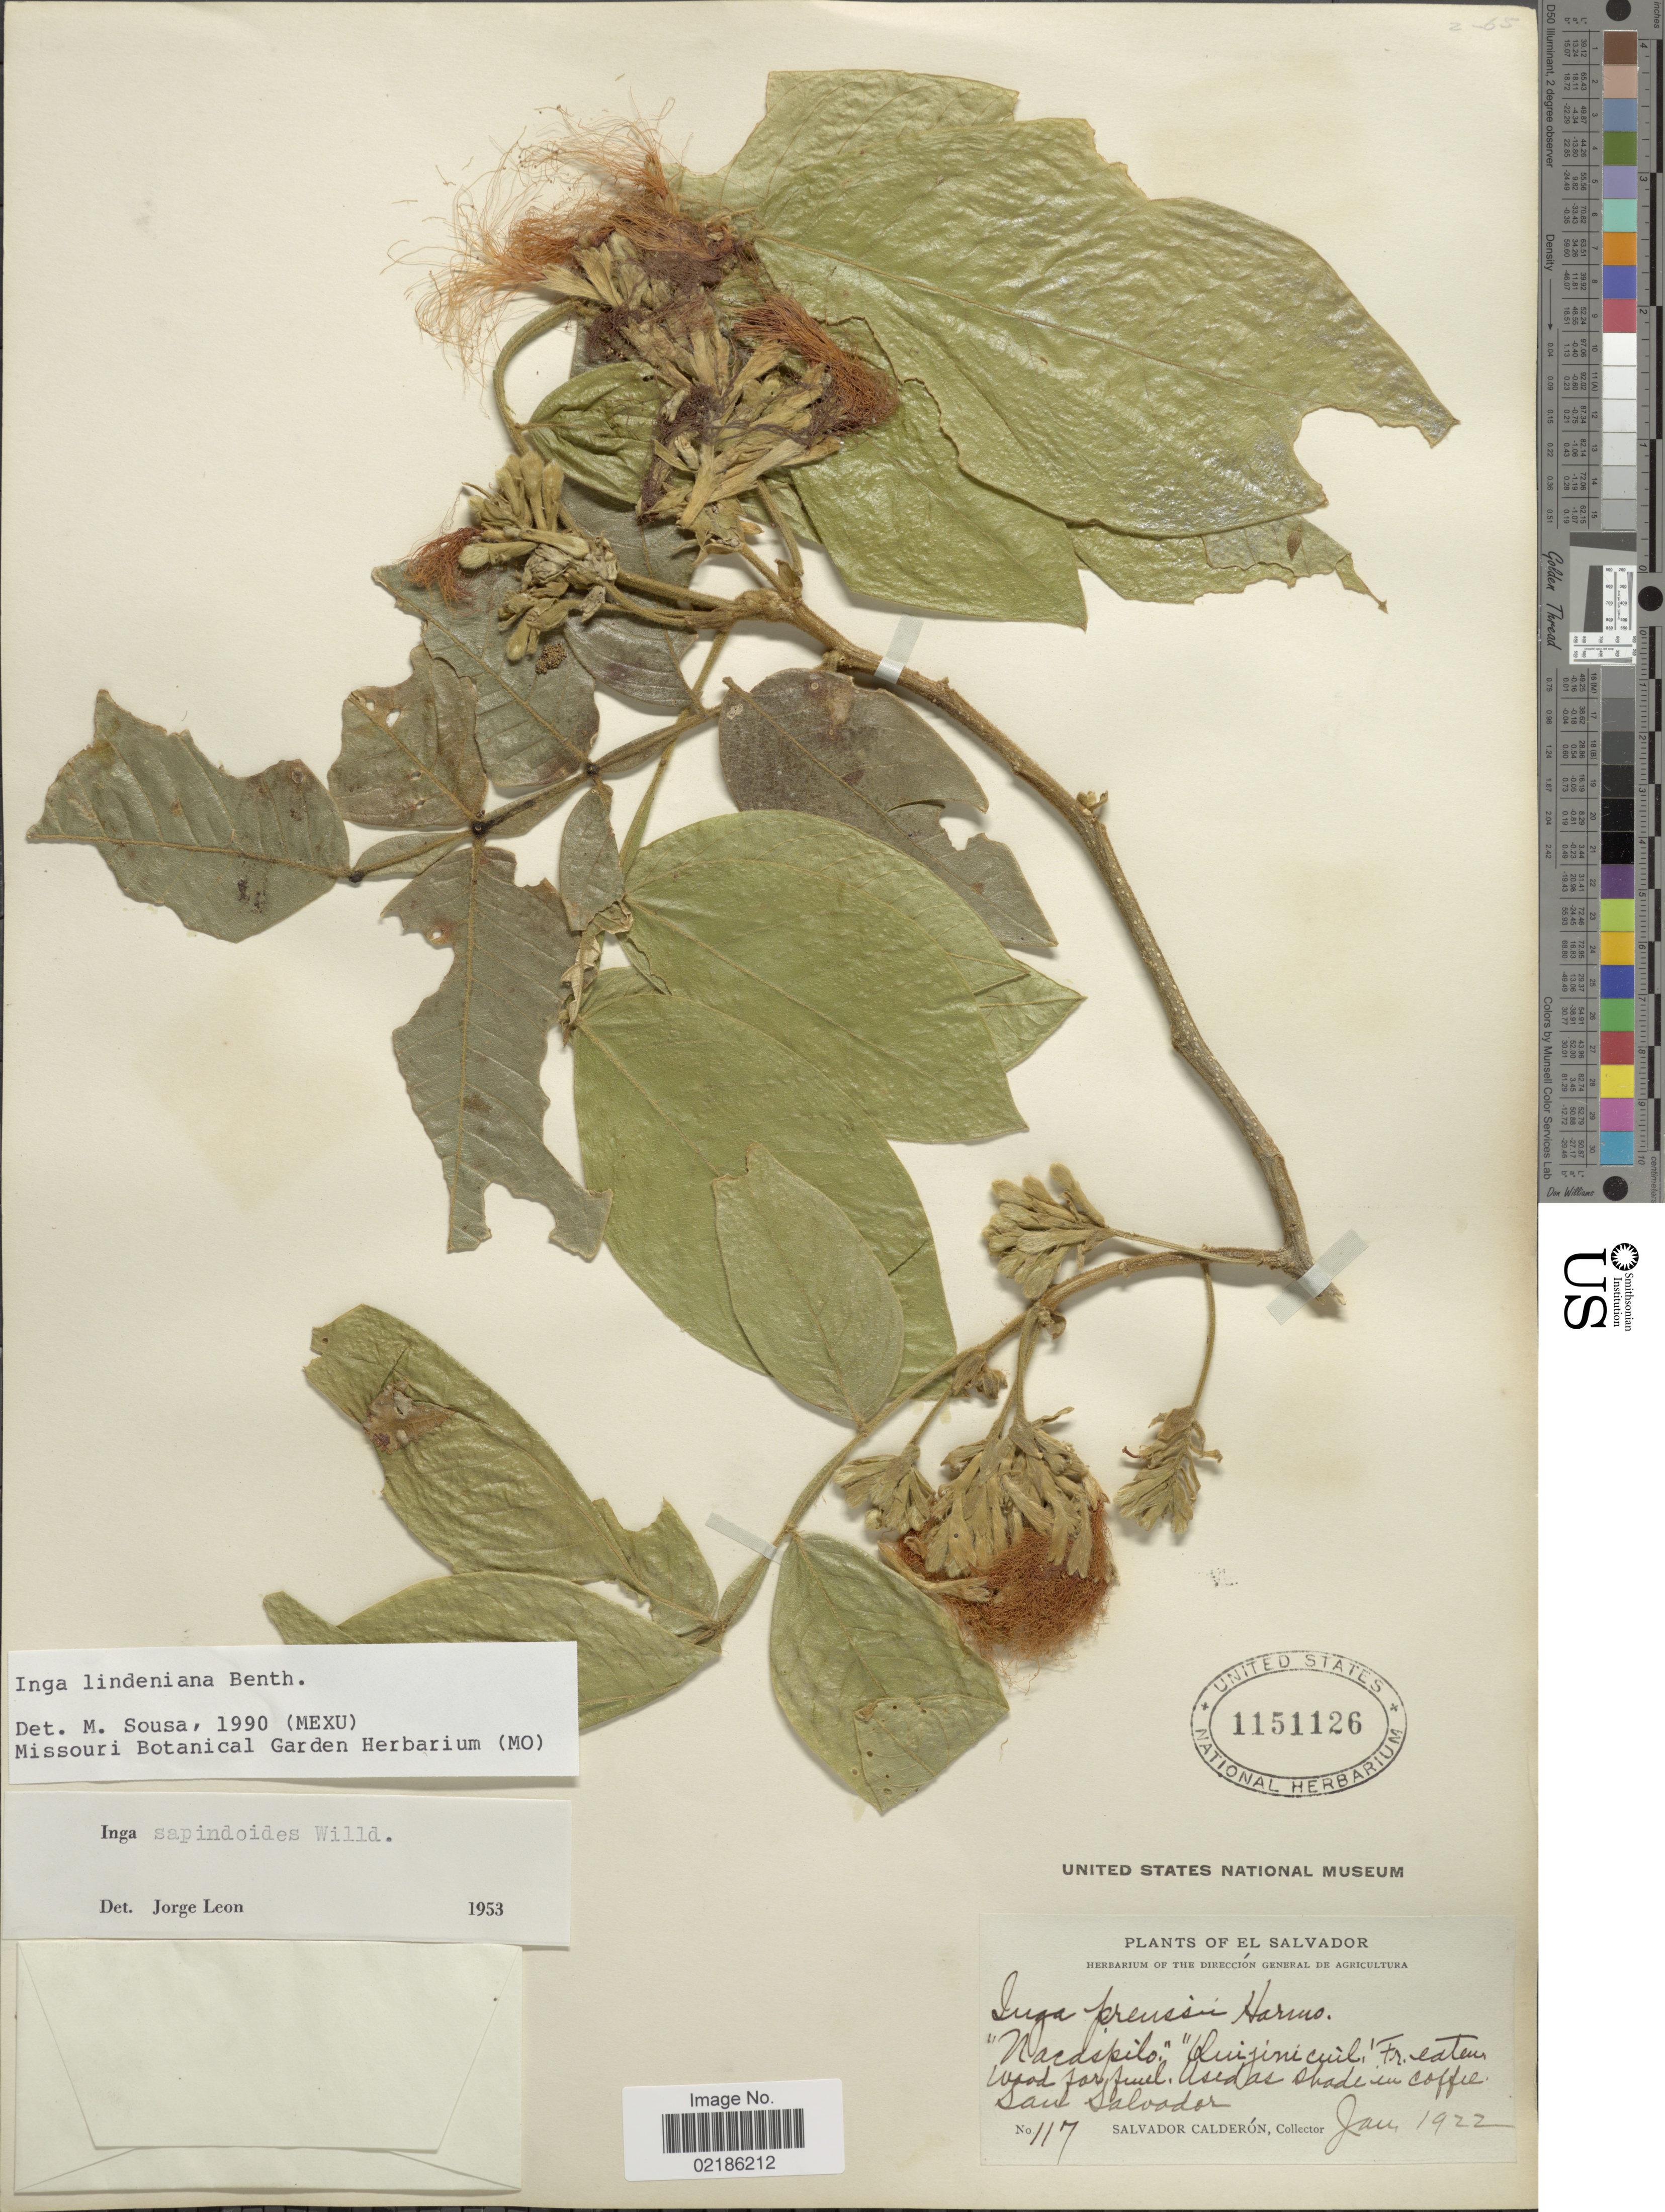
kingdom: Plantae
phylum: Tracheophyta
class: Magnoliopsida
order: Fabales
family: Fabaceae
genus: Inga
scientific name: Inga lindeniana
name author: Benth.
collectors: S. Calderón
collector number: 117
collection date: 1922-01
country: El Salvador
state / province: San Salvador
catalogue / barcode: US 1151126